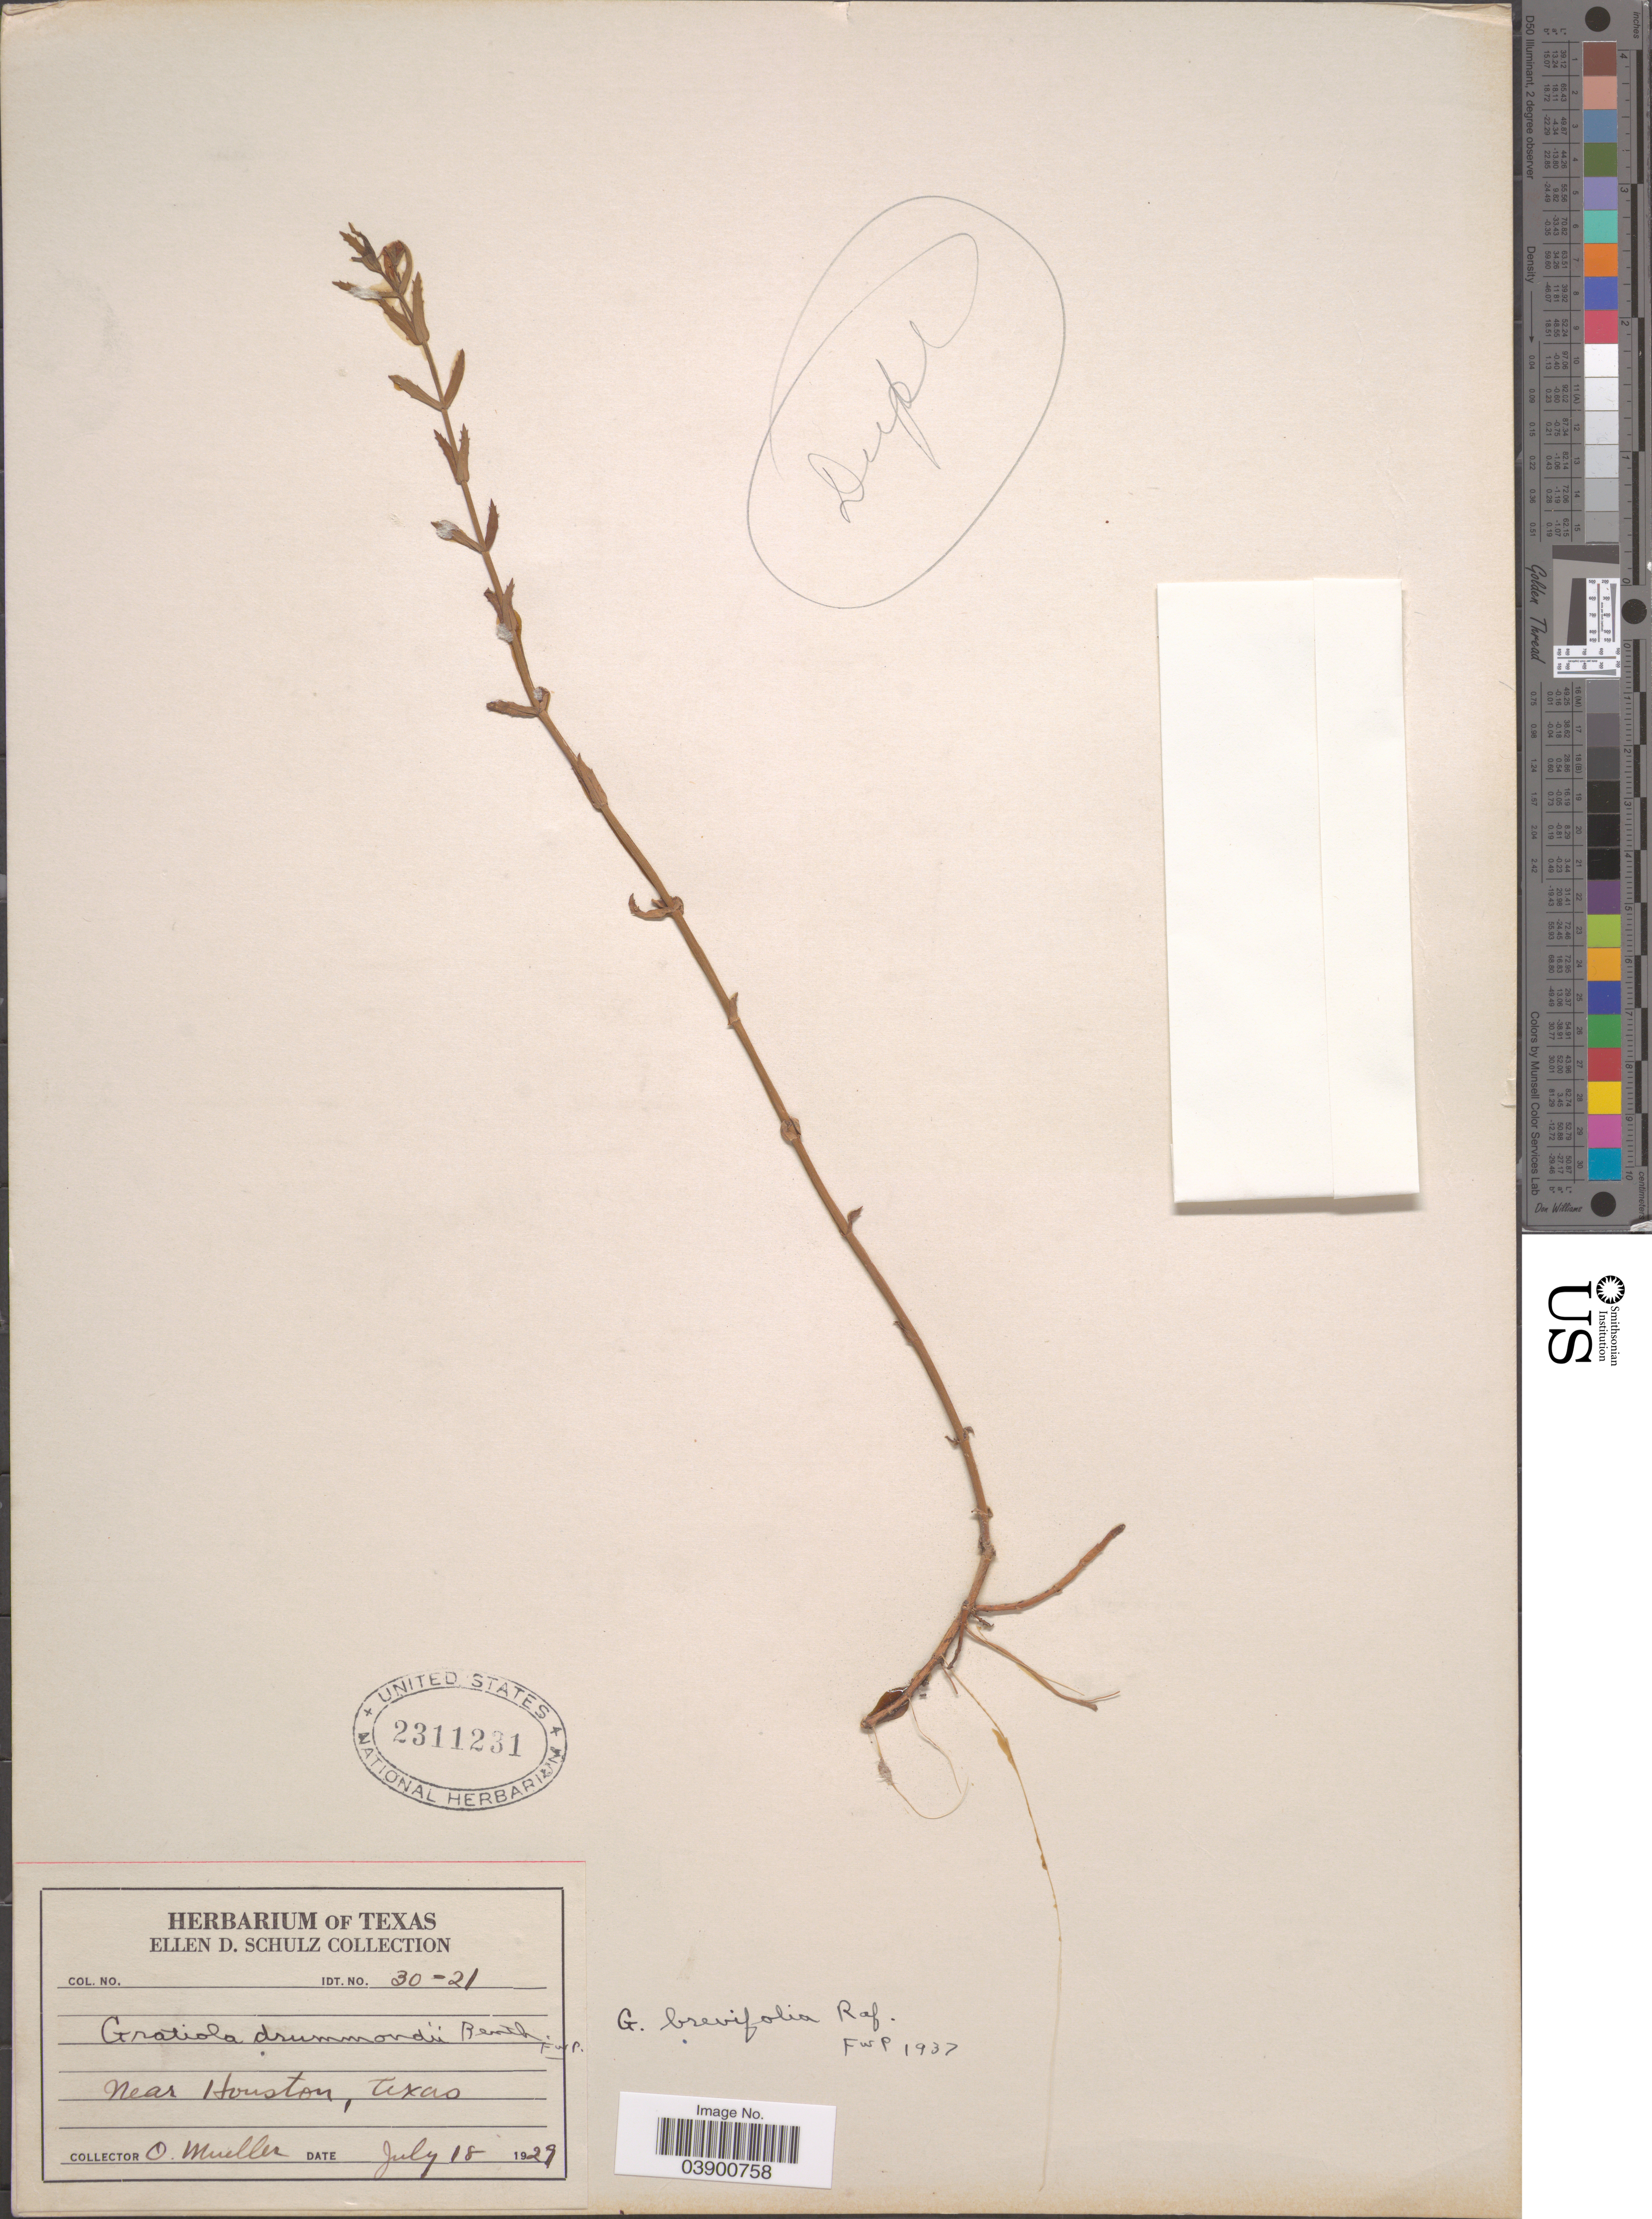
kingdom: Plantae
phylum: Tracheophyta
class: Magnoliopsida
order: Lamiales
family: Plantaginaceae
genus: Gratiola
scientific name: Gratiola drummondii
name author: Benth.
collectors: O. F. Mueller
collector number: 30-21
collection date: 1929-07-17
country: United States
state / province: Texas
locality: Near Houston.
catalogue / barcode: US 2311231